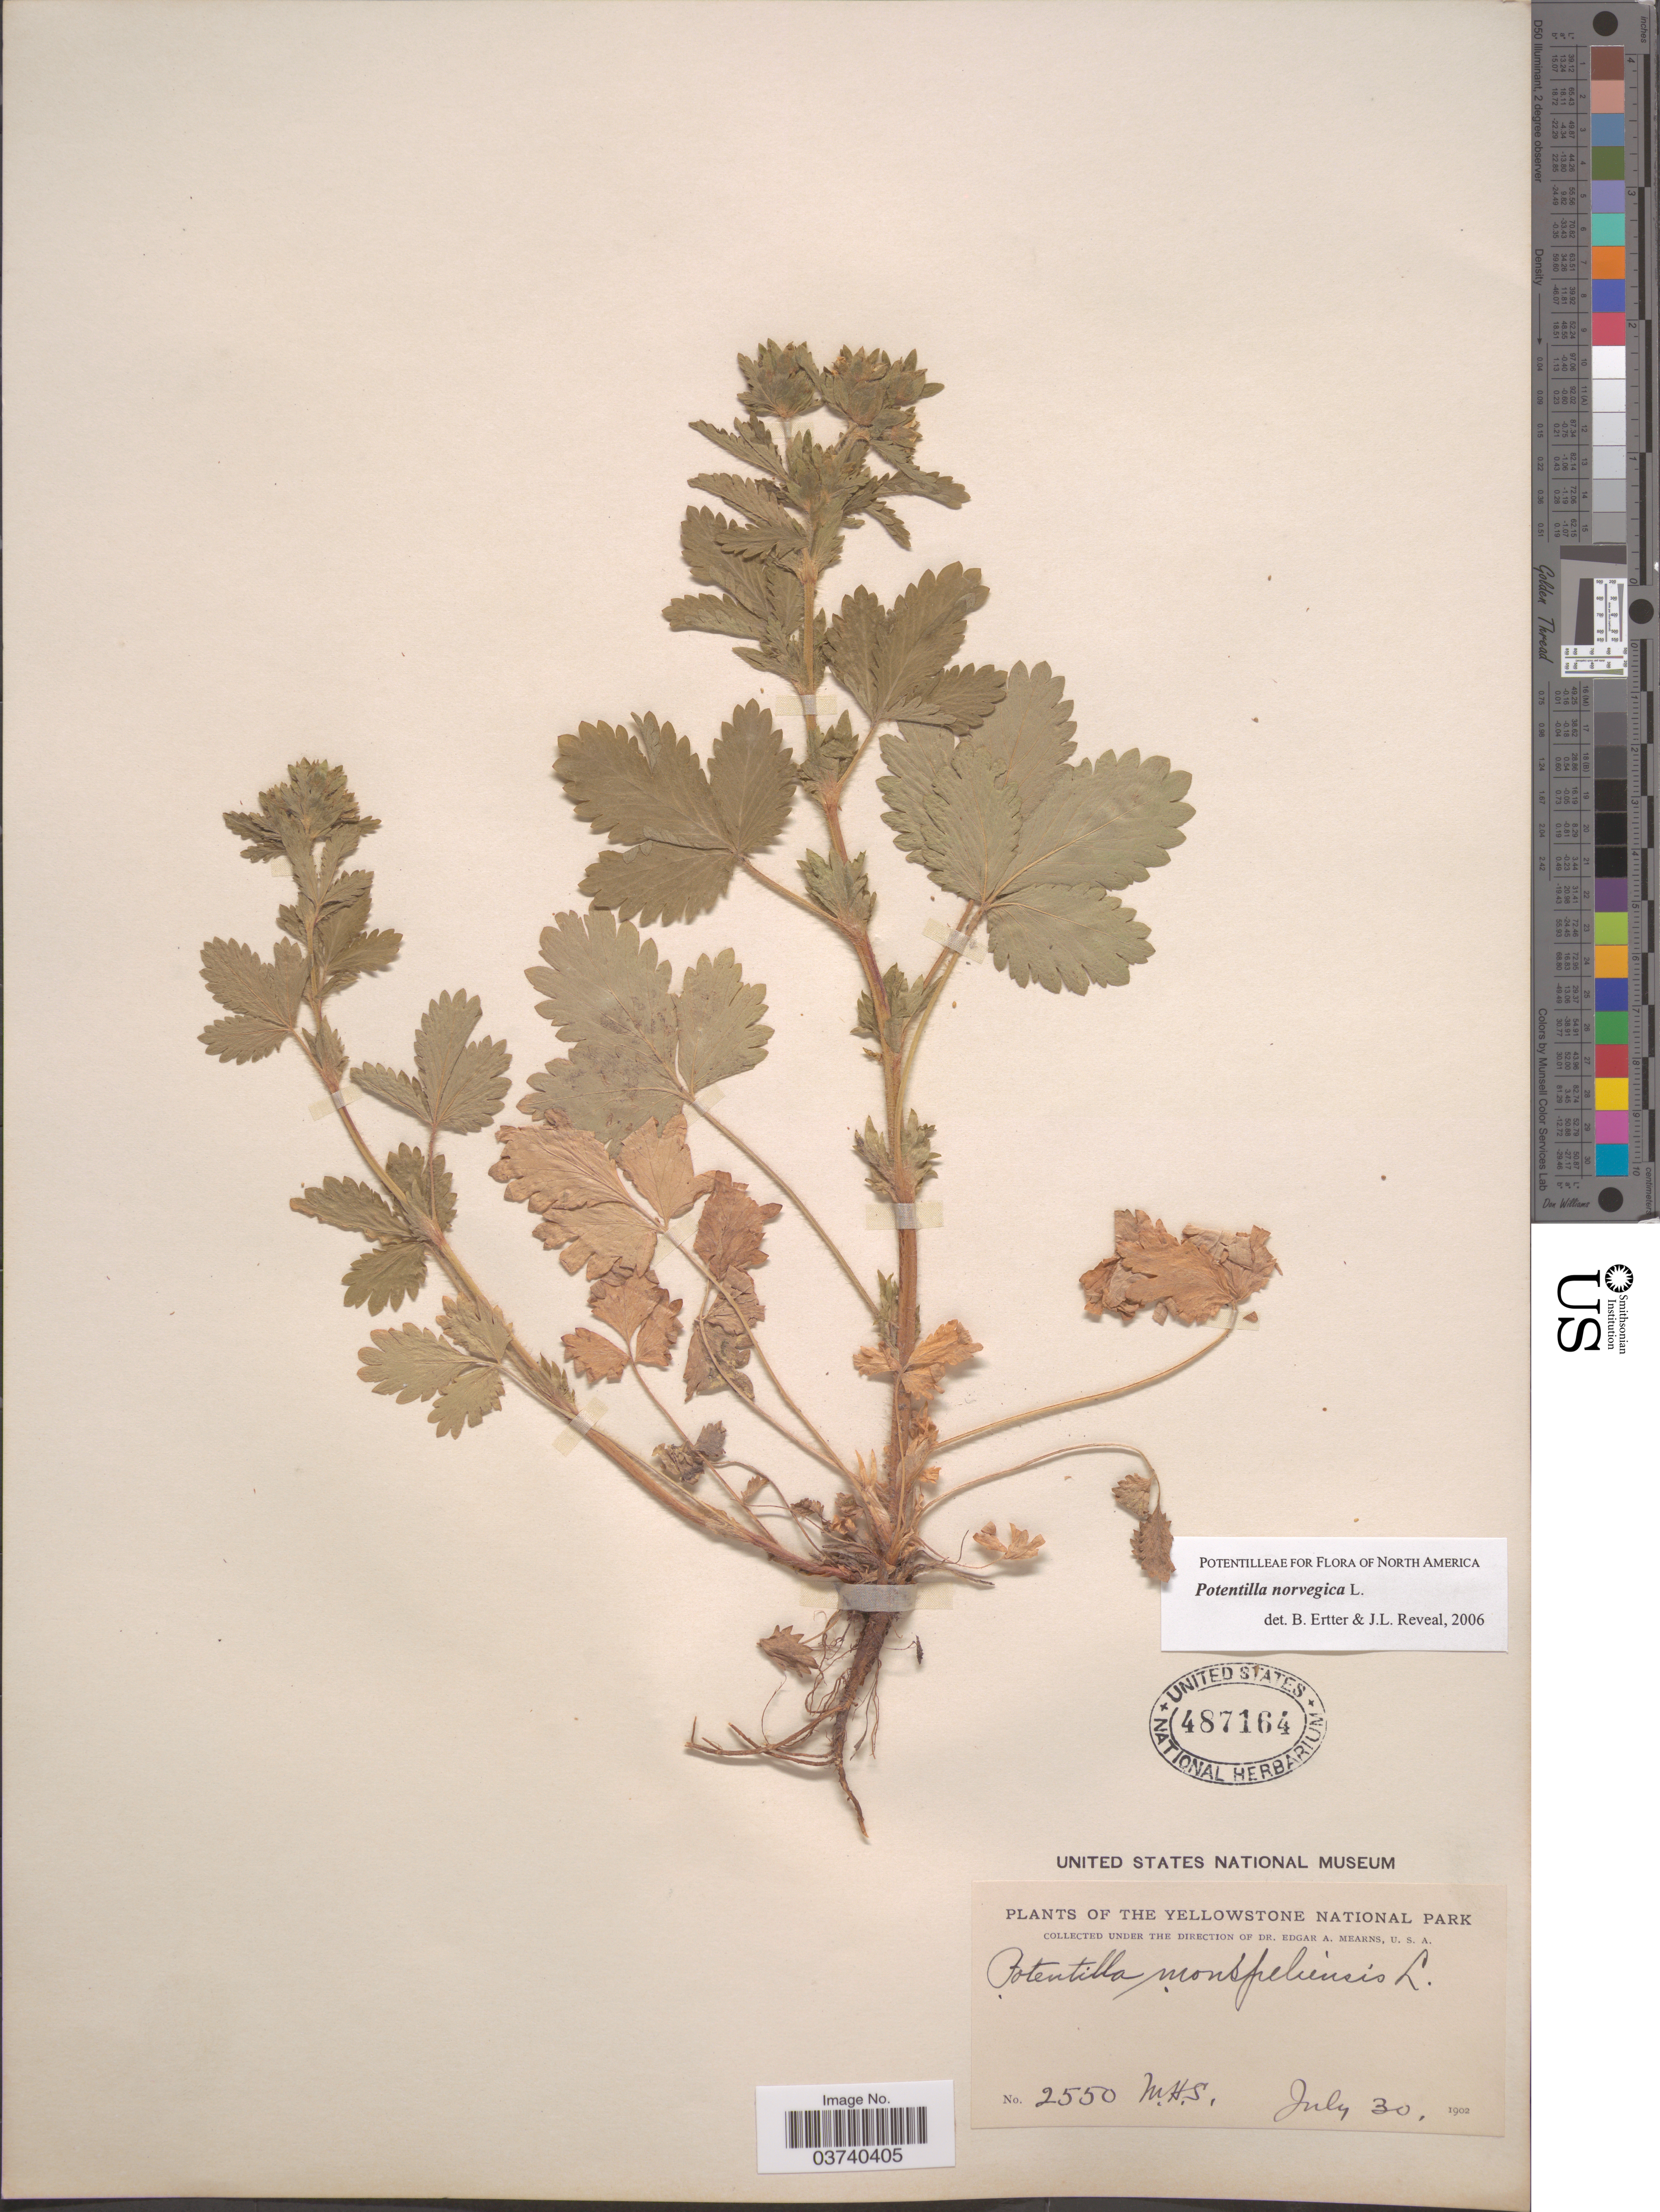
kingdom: Plantae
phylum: Tracheophyta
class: Magnoliopsida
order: Rosales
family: Rosaceae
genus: Potentilla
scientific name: Potentilla norvegica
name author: L.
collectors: M. H. S.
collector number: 2550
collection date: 1902-07-30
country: United States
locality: The Yellowstone National Park.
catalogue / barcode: US 487164